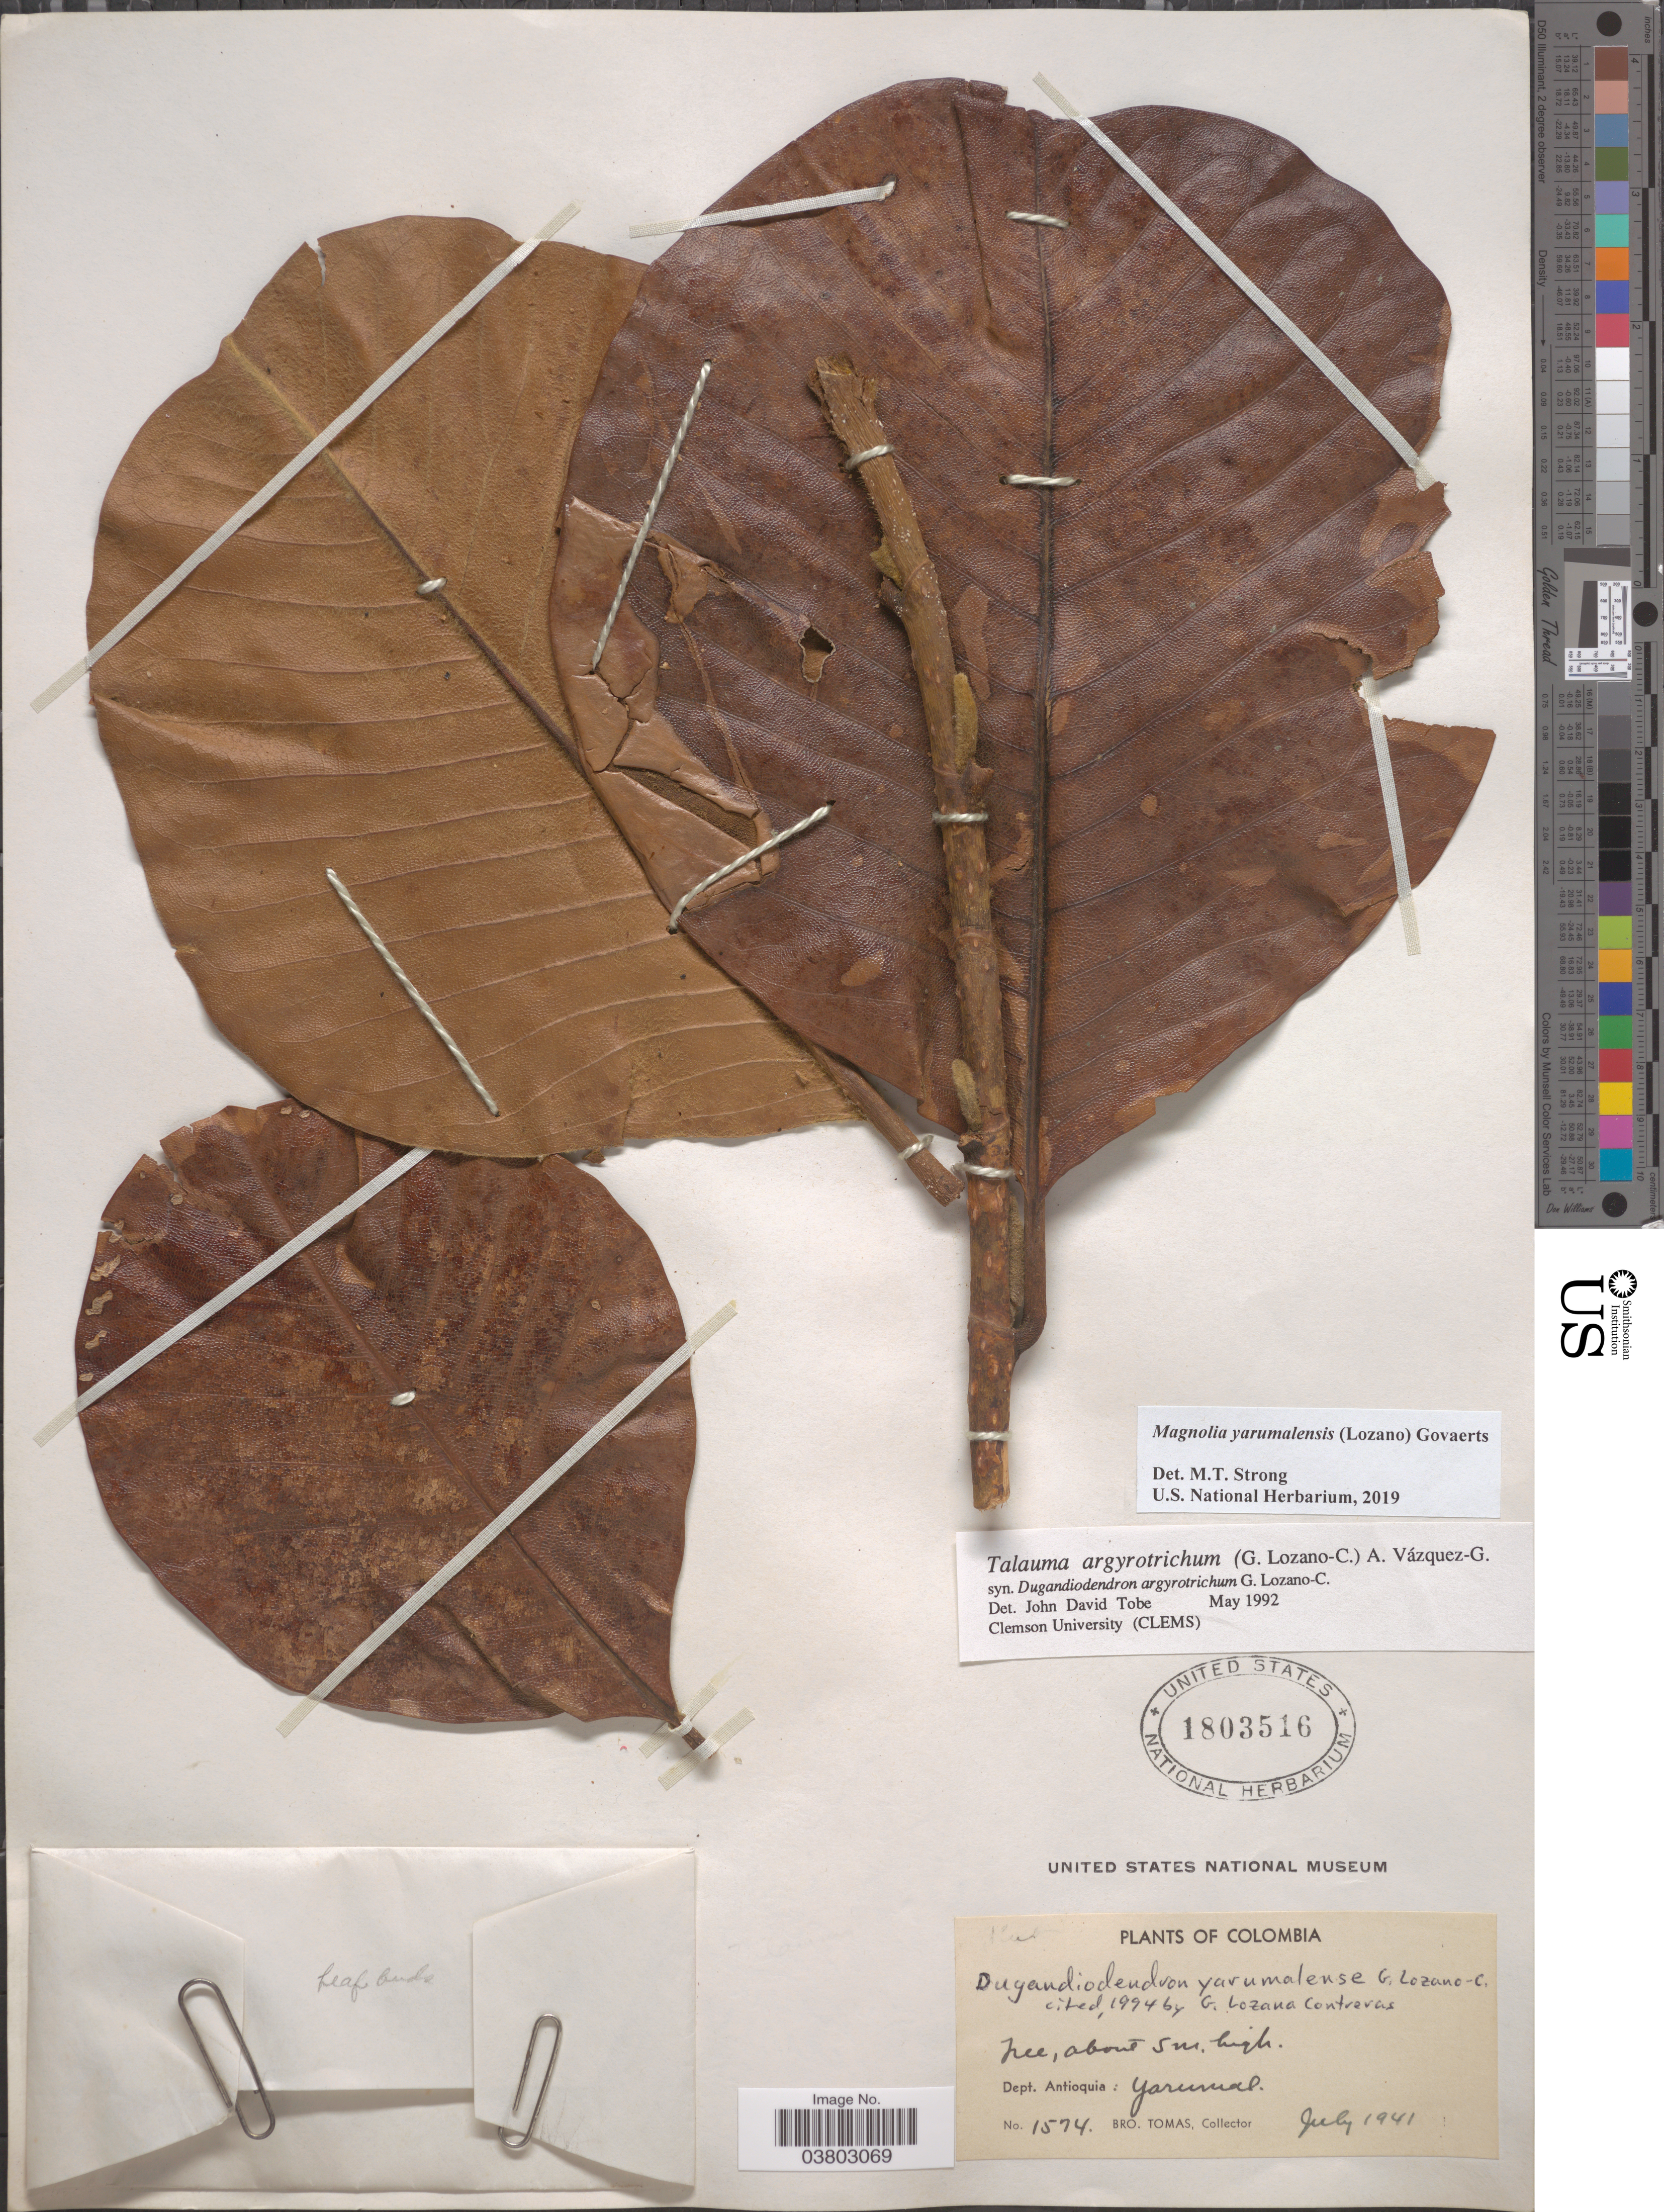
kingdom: Plantae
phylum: Tracheophyta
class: Magnoliopsida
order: Magnoliales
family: Magnoliaceae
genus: Magnolia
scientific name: Magnolia yarumalensis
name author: (Lozano) Govaerts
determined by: Strong, Mark T., (BOT), Smithsonian Institution - National Museum of Natural History (UNITED STATES)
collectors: B. Tomas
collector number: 1574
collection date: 1941-07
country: Colombia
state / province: Antioquia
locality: Dept. Antioquia: Yarumal.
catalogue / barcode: US 1803516